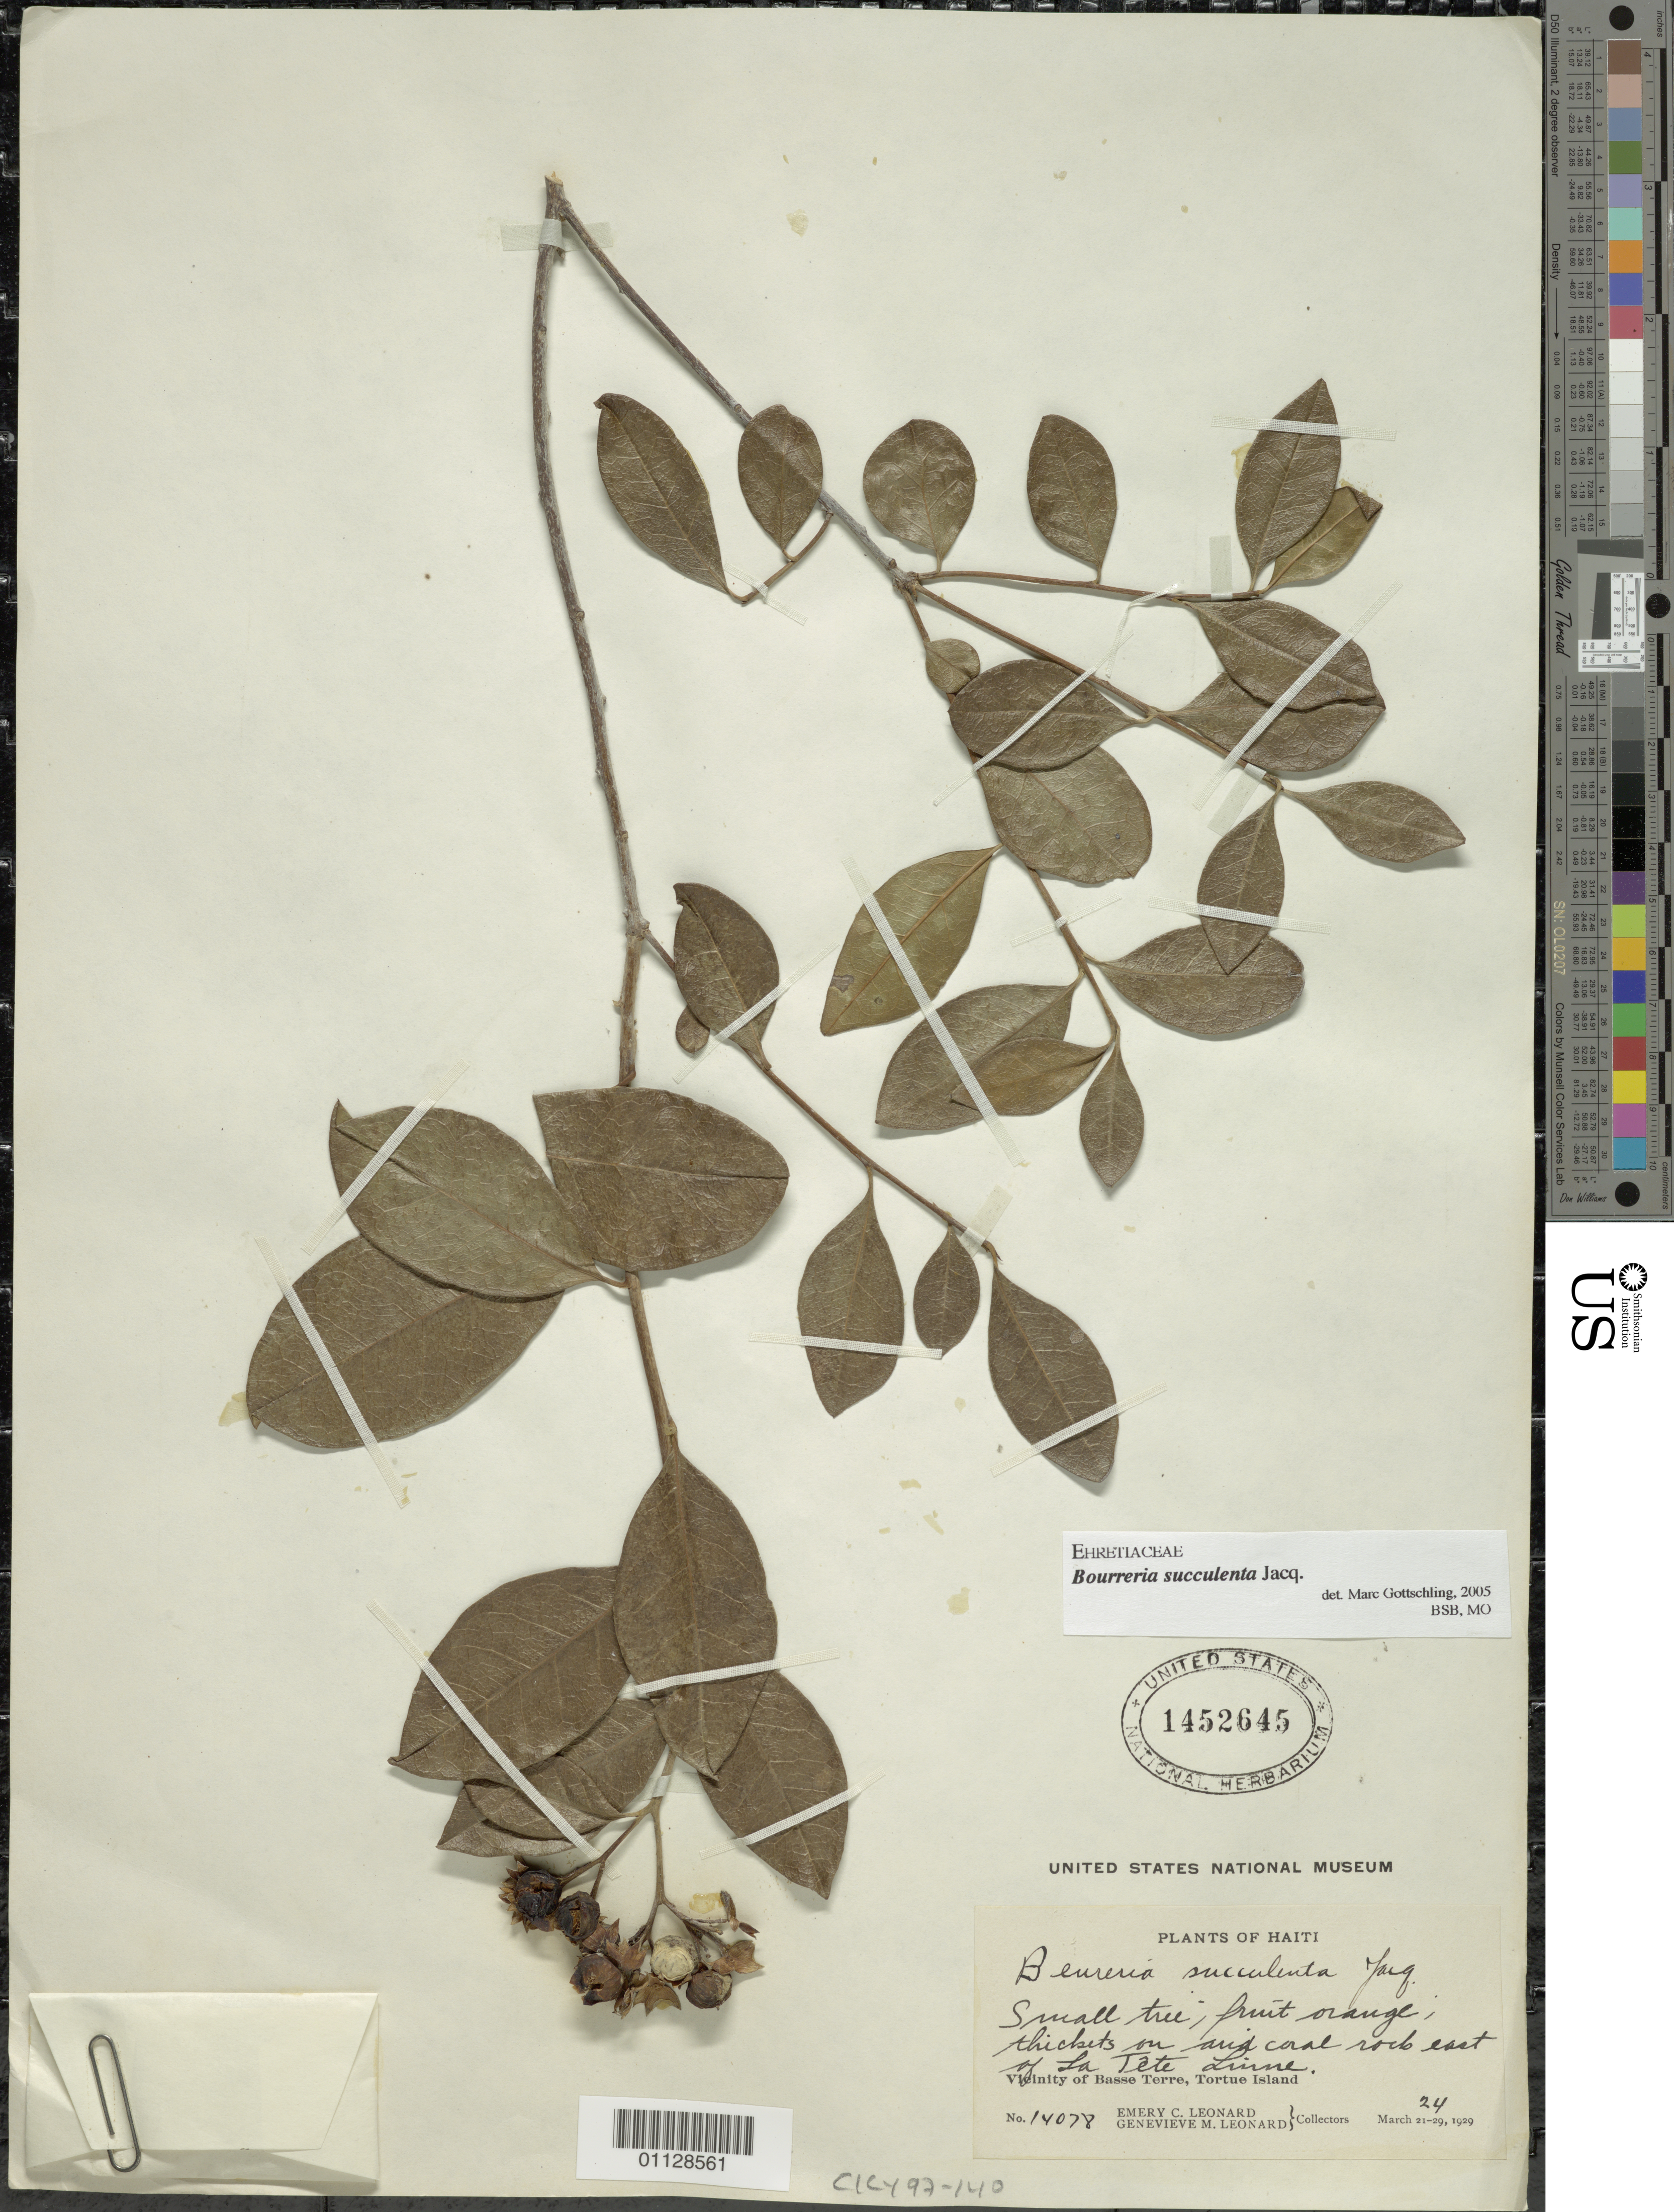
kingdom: Plantae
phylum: Tracheophyta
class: Magnoliopsida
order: Boraginales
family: Ehretiaceae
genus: Bourreria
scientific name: Bourreria succulenta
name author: Jacq.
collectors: E. C. Leonard & G. M. Leonard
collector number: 14078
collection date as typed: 24 Mar 1929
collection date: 1929-03-24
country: Haiti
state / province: Nord-Óuest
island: Île de la Tortue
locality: Vicinity of Basse Terre: thickets on arid oal rok E of La Tête Linne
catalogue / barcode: US 1452645